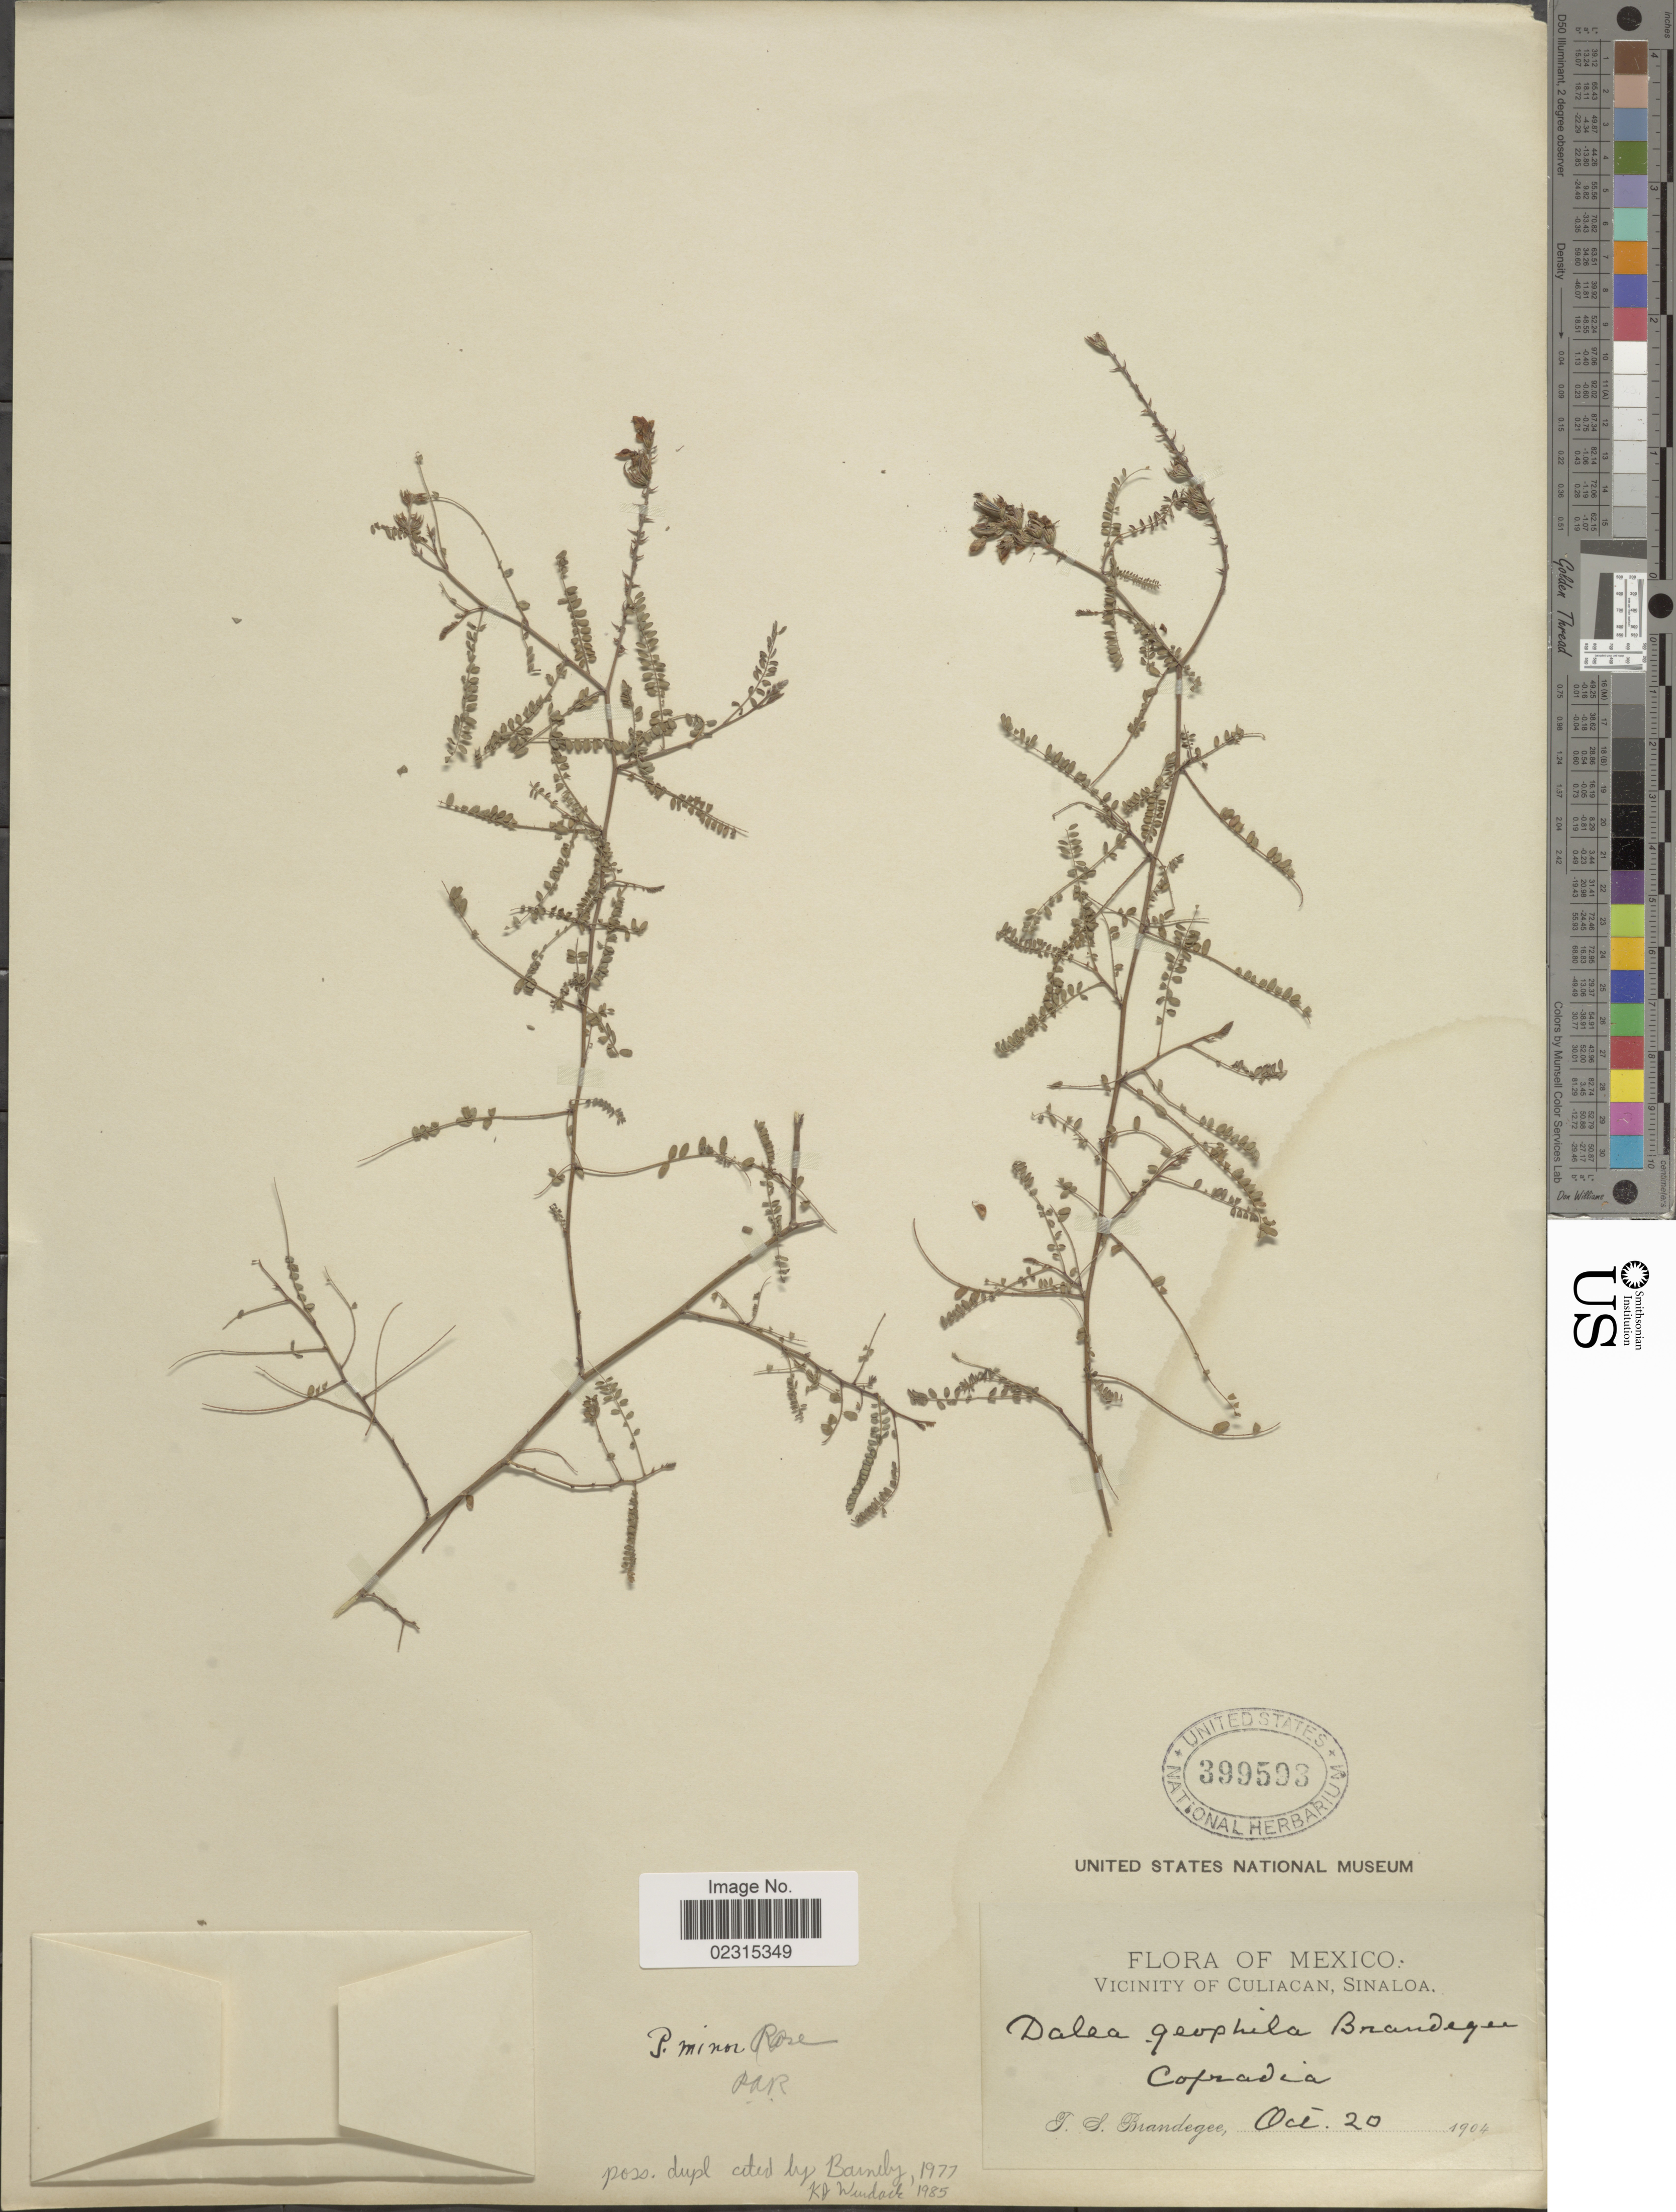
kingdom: Plantae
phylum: Tracheophyta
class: Magnoliopsida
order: Fabales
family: Fabaceae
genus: Marina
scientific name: Marina minor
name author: (Rose) Barneby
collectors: T. S. Brandegee (herbarium)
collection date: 1904-10-20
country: Mexico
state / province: Sinaloa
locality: Vicinity of Culiacan, Cofradia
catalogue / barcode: US 399593